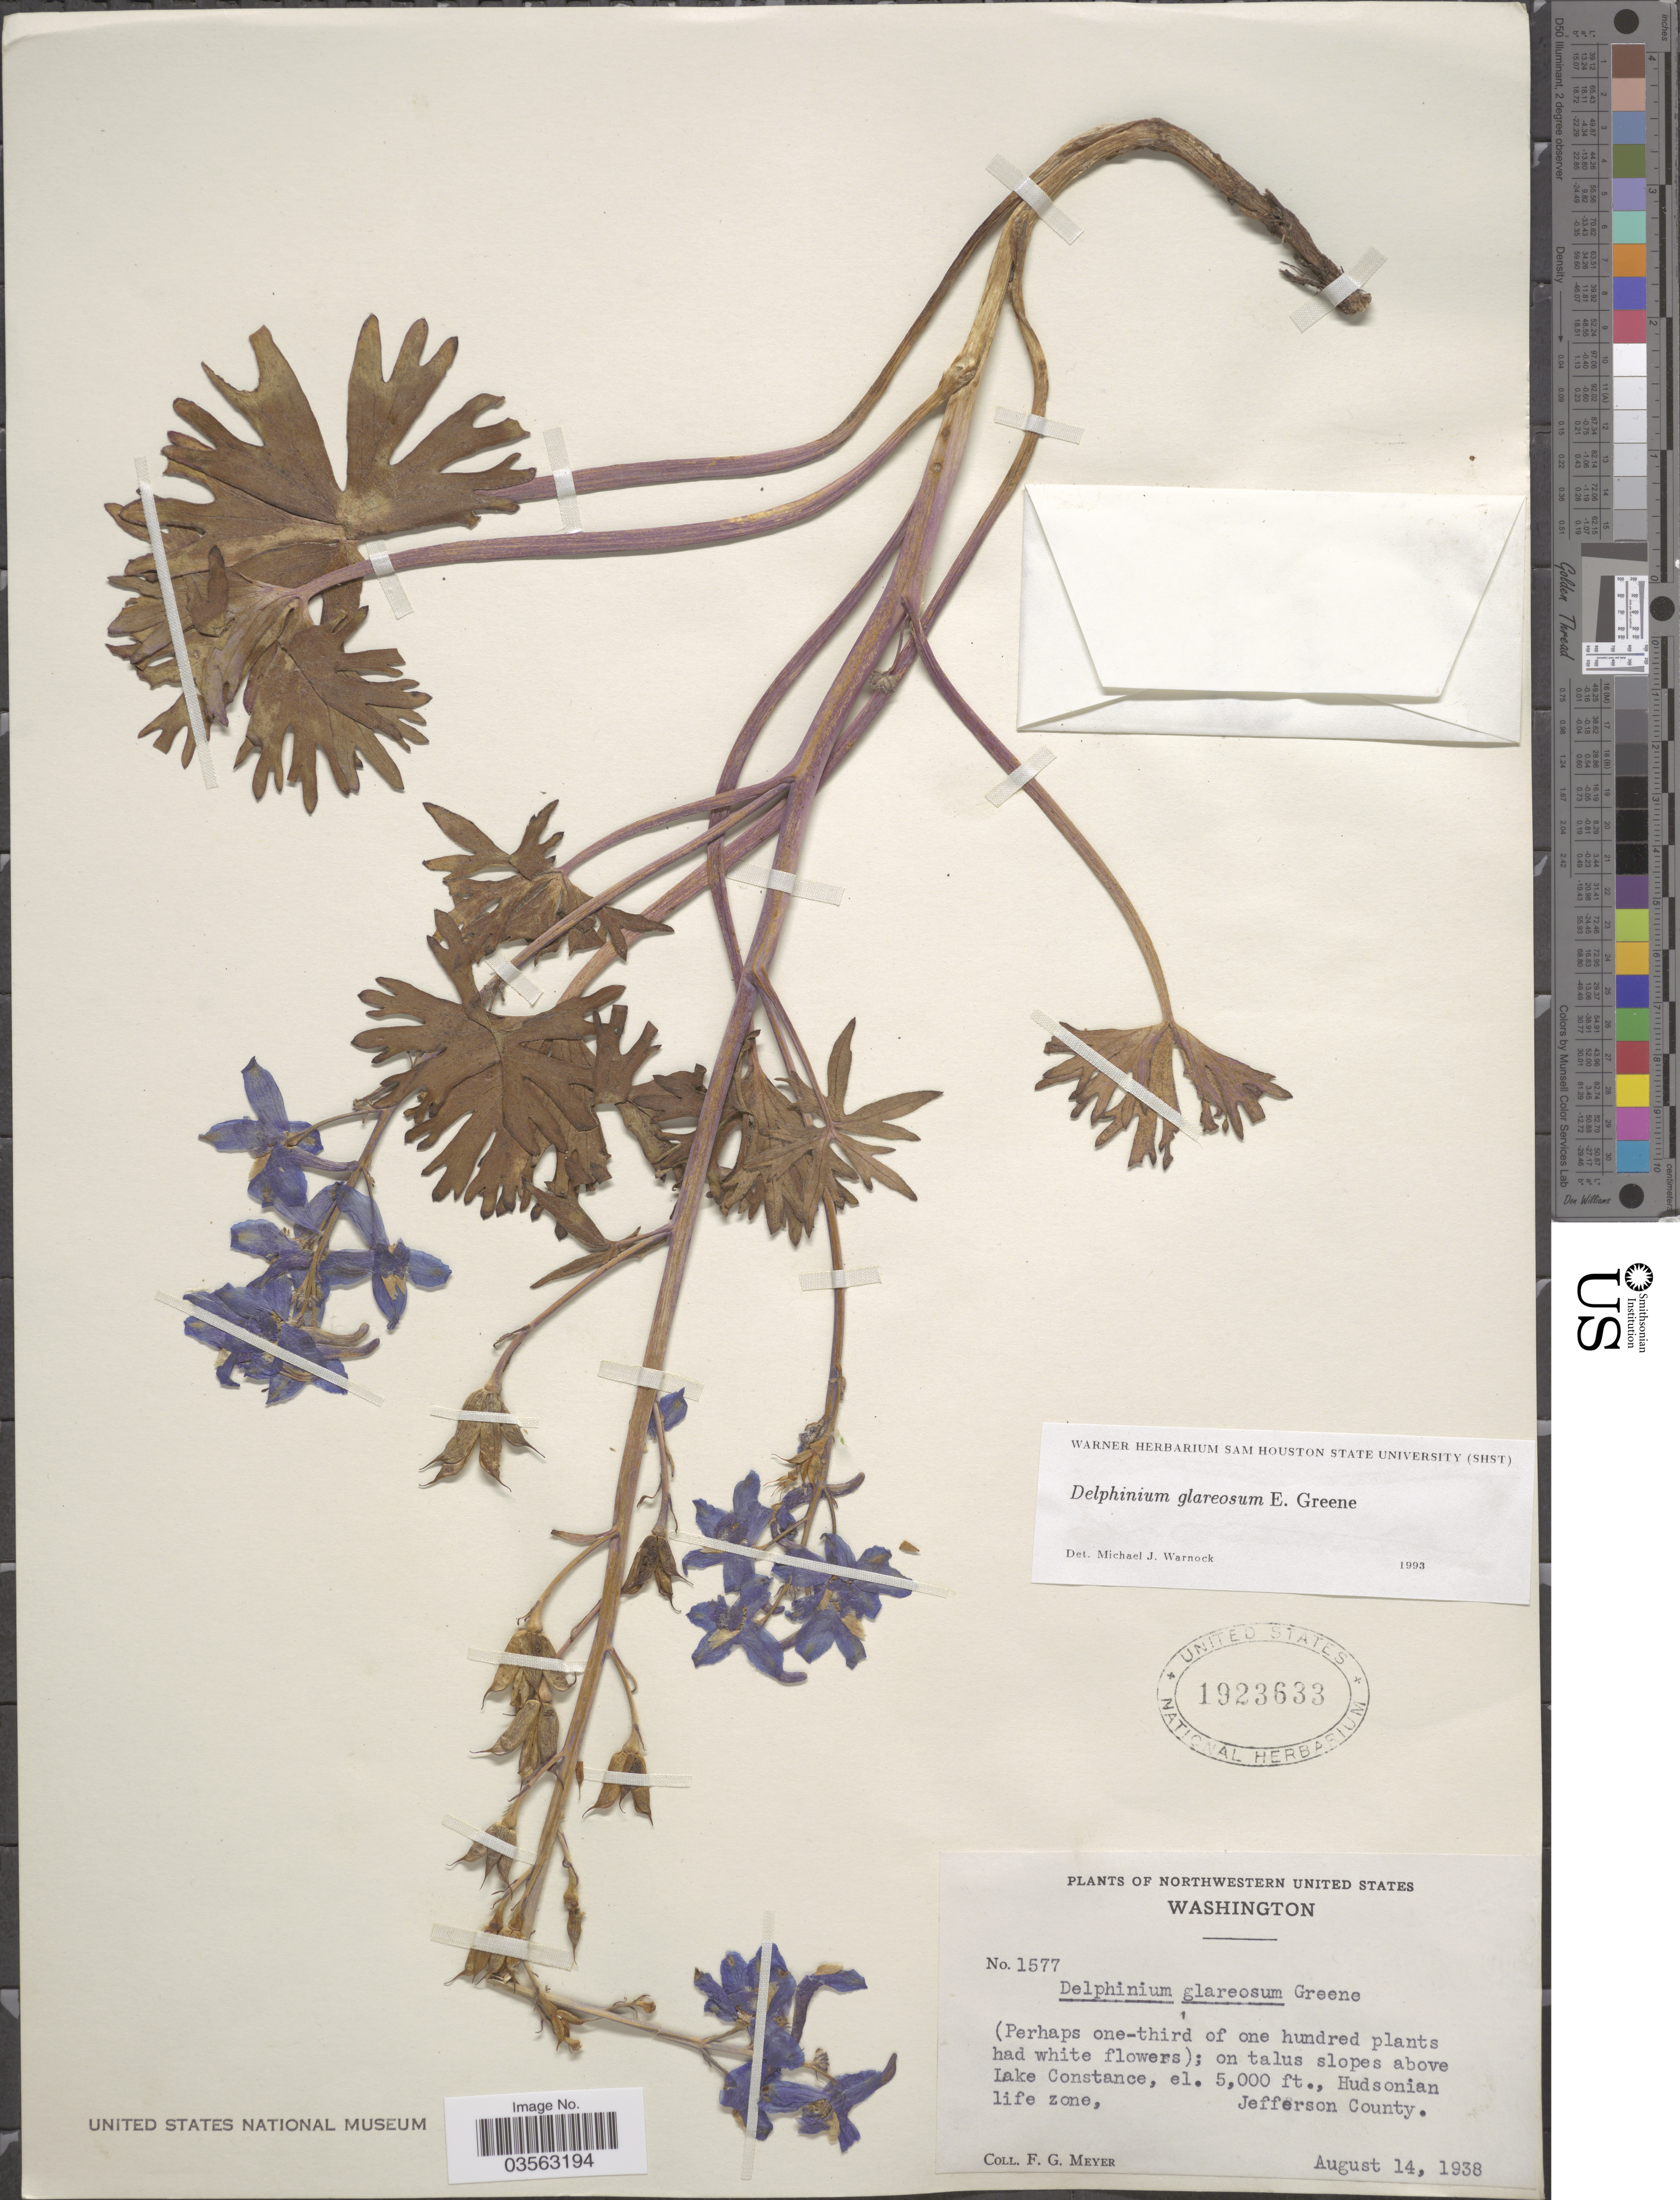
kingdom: Plantae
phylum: Tracheophyta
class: Magnoliopsida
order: Ranunculales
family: Ranunculaceae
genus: Delphinium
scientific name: Delphinium glareosum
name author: Greene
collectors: F. G. Meyer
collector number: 1577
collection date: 1938-08-14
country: United States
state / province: Washington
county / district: Jefferson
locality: On talus slopes above Lake Constance, Hudsonian life zone, Jefferson County.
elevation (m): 1524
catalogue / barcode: US 1923633